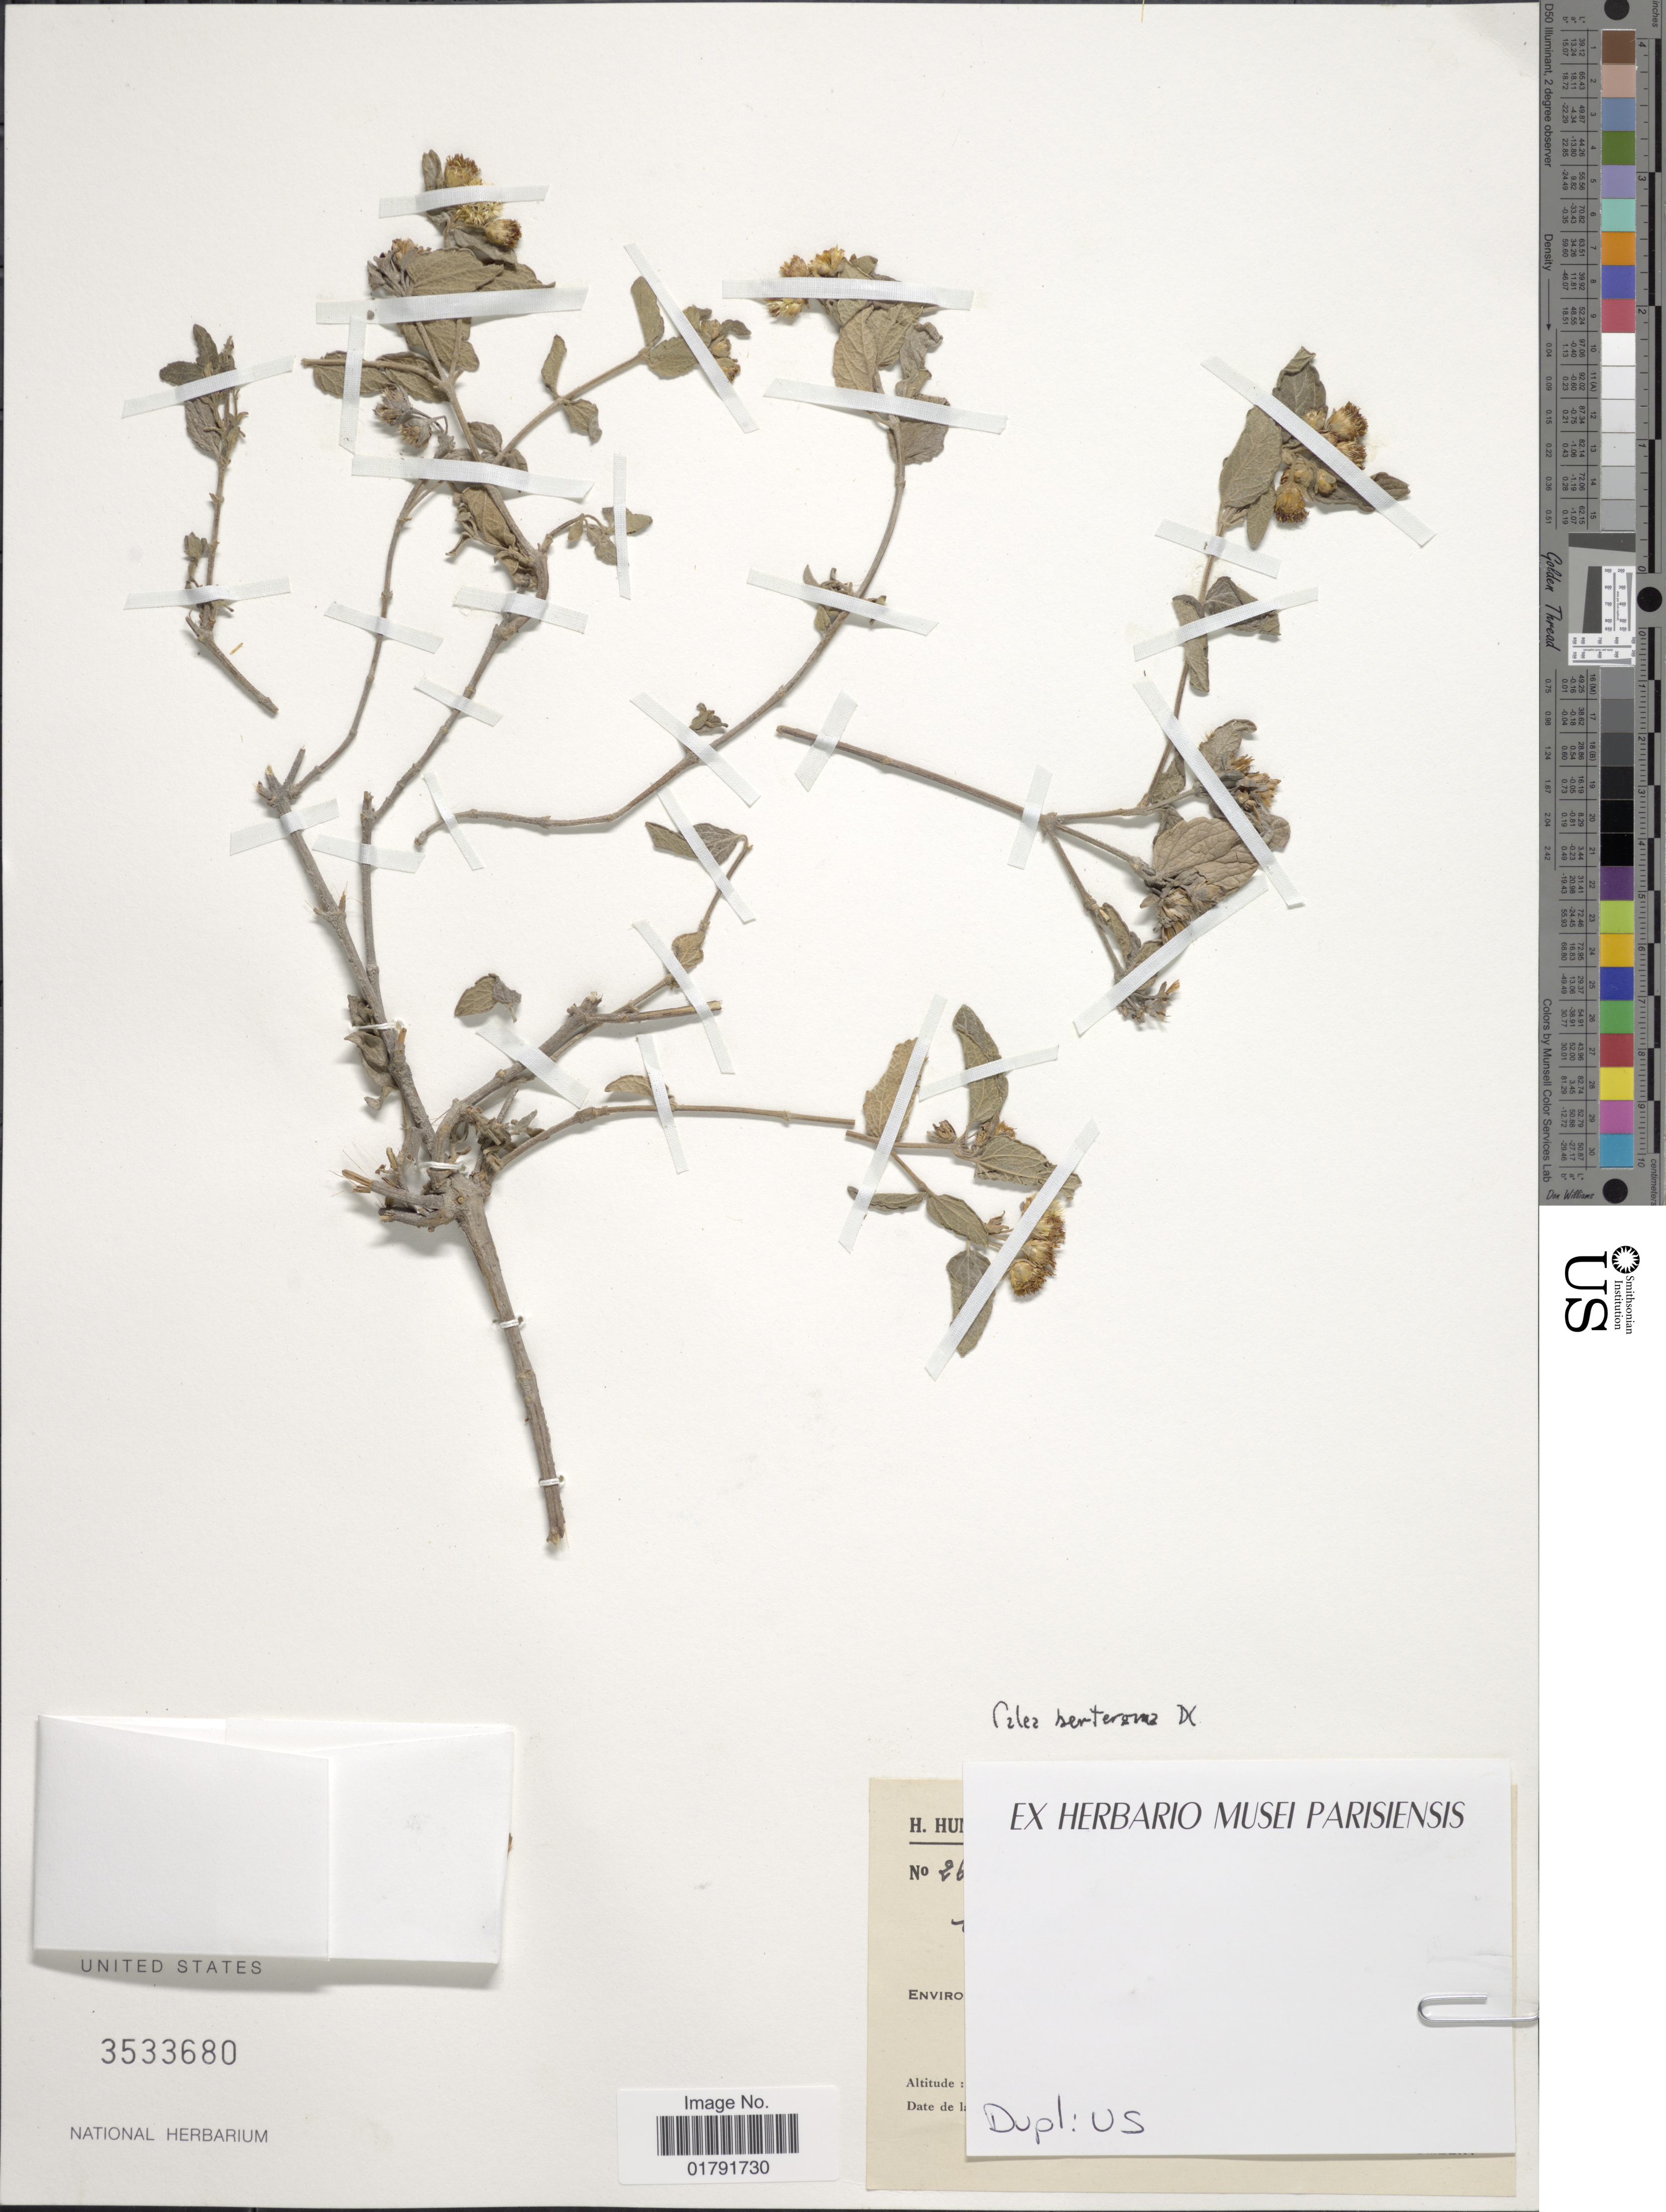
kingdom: Plantae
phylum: Tracheophyta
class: Magnoliopsida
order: Asterales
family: Asteraceae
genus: Calea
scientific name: Calea berteriana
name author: DC.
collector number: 26..!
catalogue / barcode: US 3533680